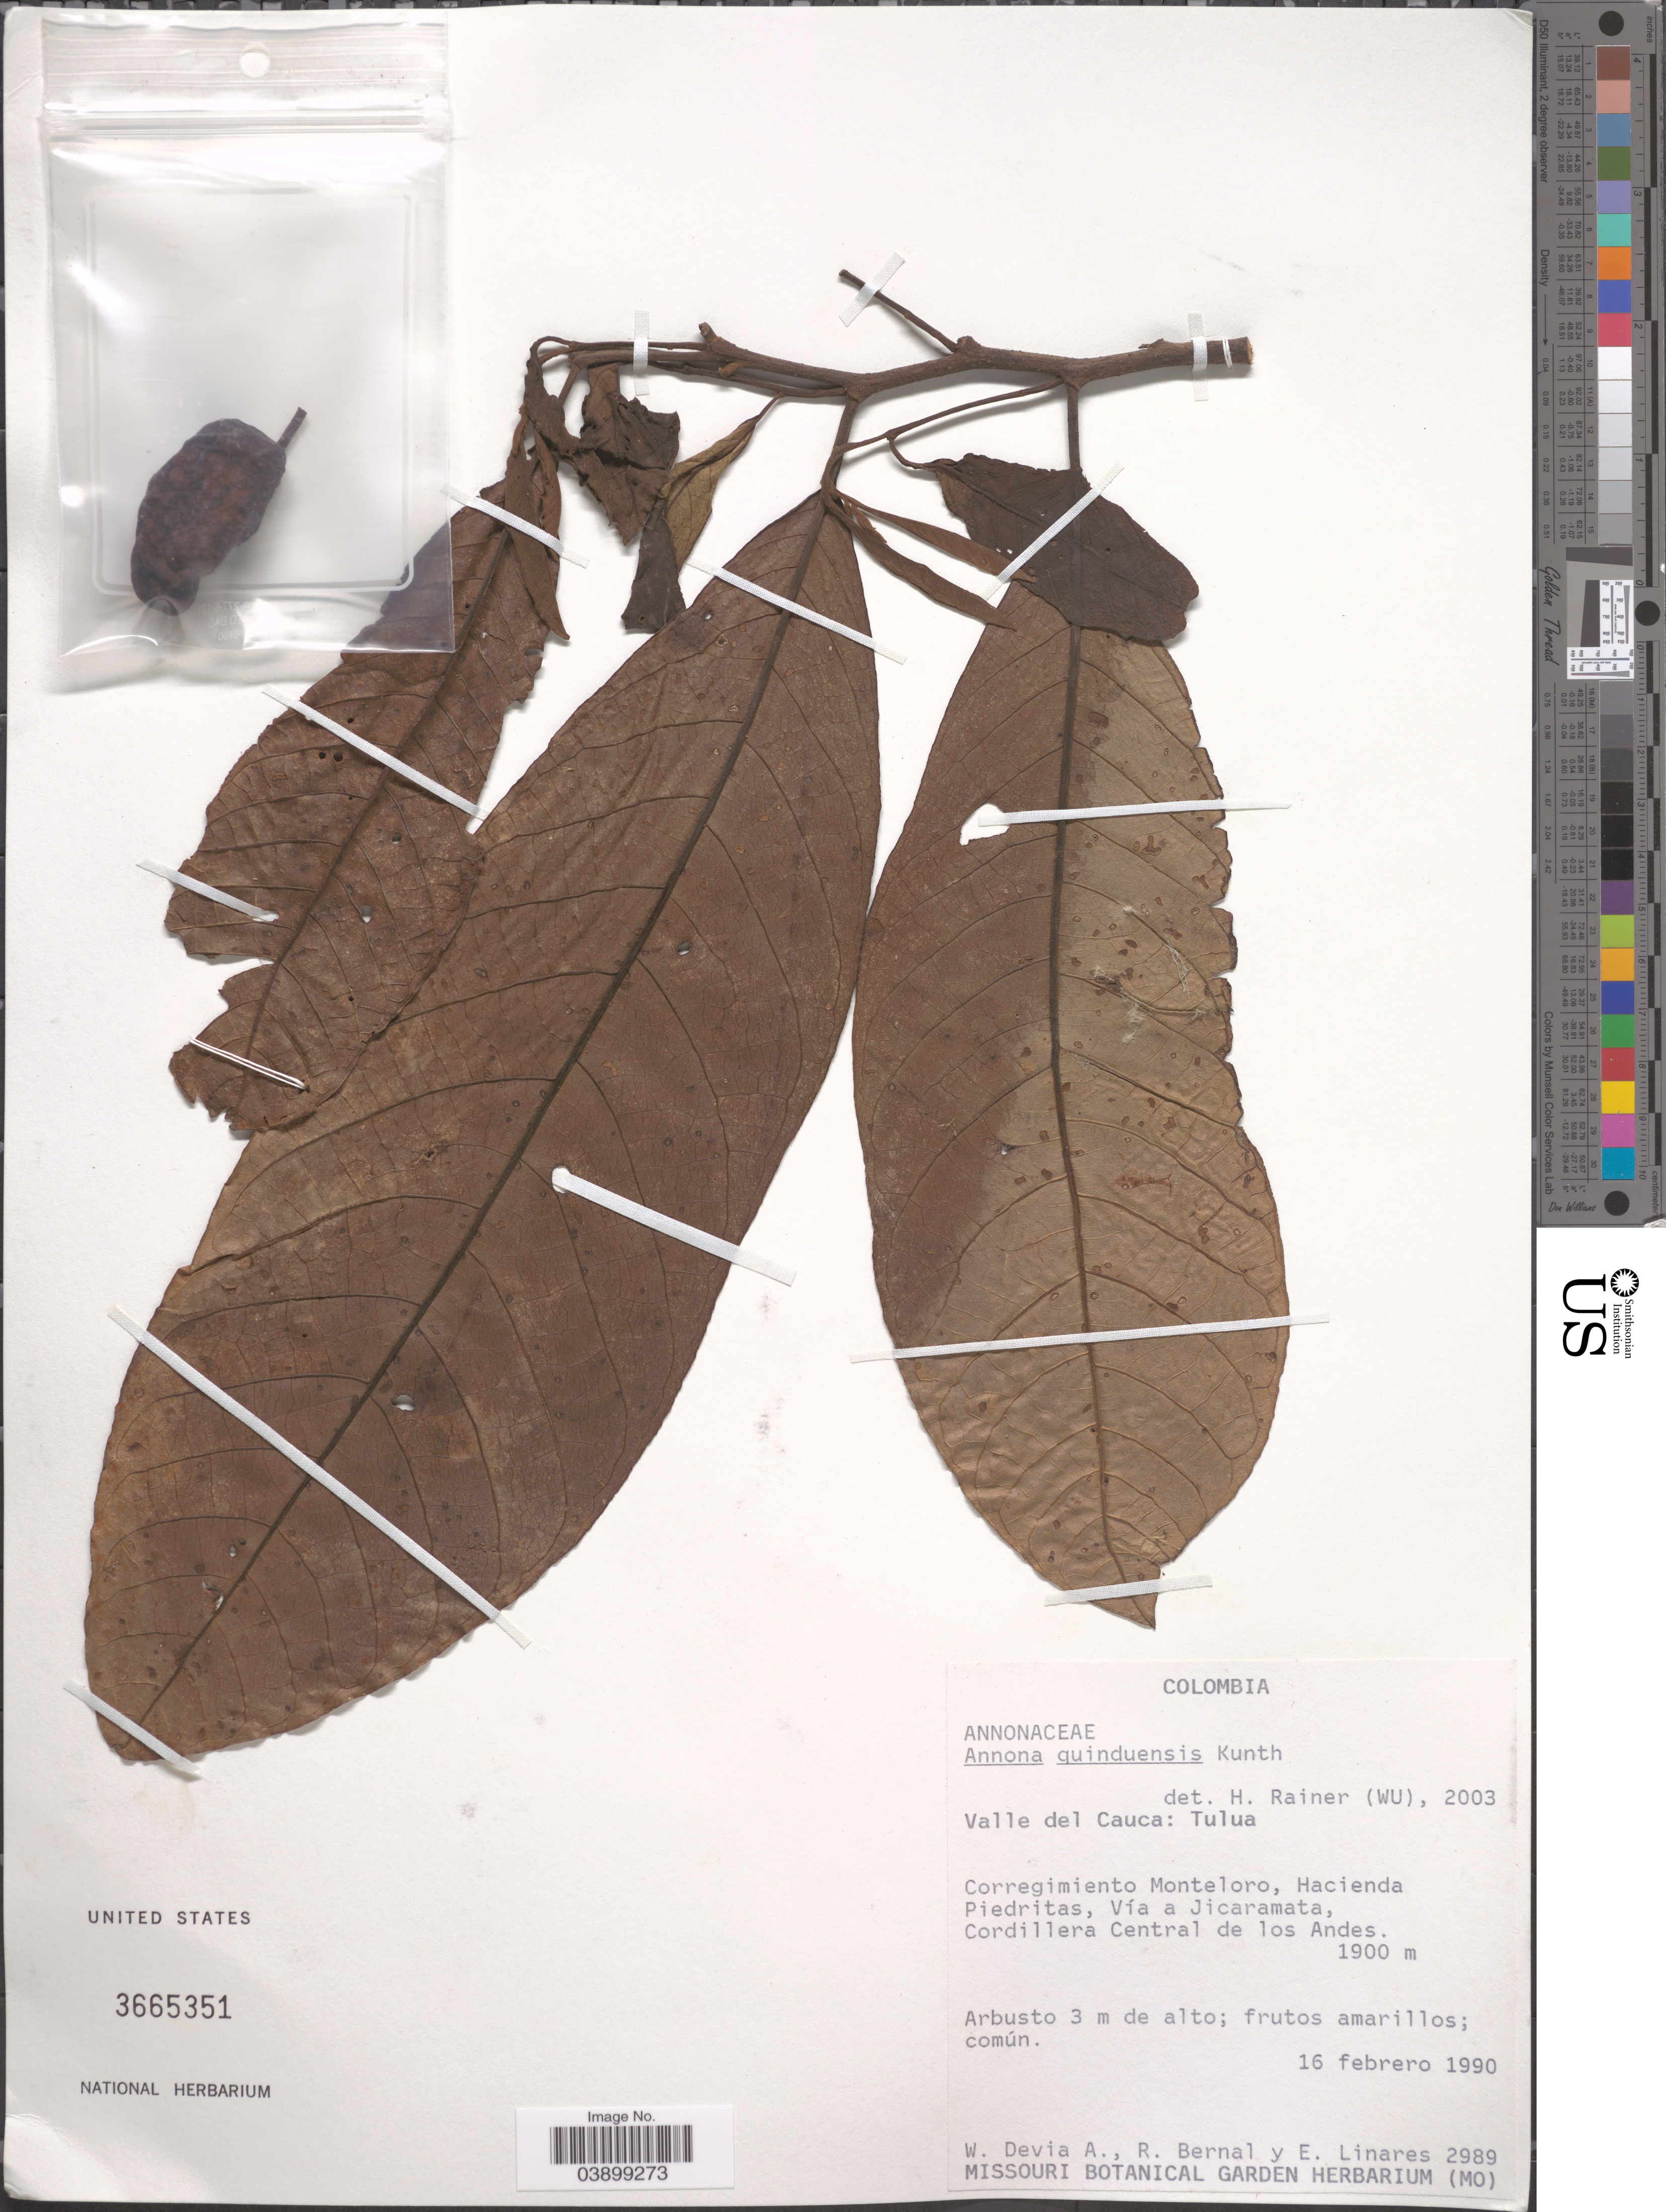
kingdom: Plantae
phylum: Tracheophyta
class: Magnoliopsida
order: Magnoliales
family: Annonaceae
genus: Annona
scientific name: Annona quinduensis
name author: Kunth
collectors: W. Devia A., R. Bernal & E. Linares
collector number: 2989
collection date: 1990-02-16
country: Colombia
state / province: Valle del Cauca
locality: Tulua. Corregimiento Monteloro, Hacienda Piedritas, Vía a Jicaramata, Cordillera Central de los Andes.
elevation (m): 1900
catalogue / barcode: US 3665351